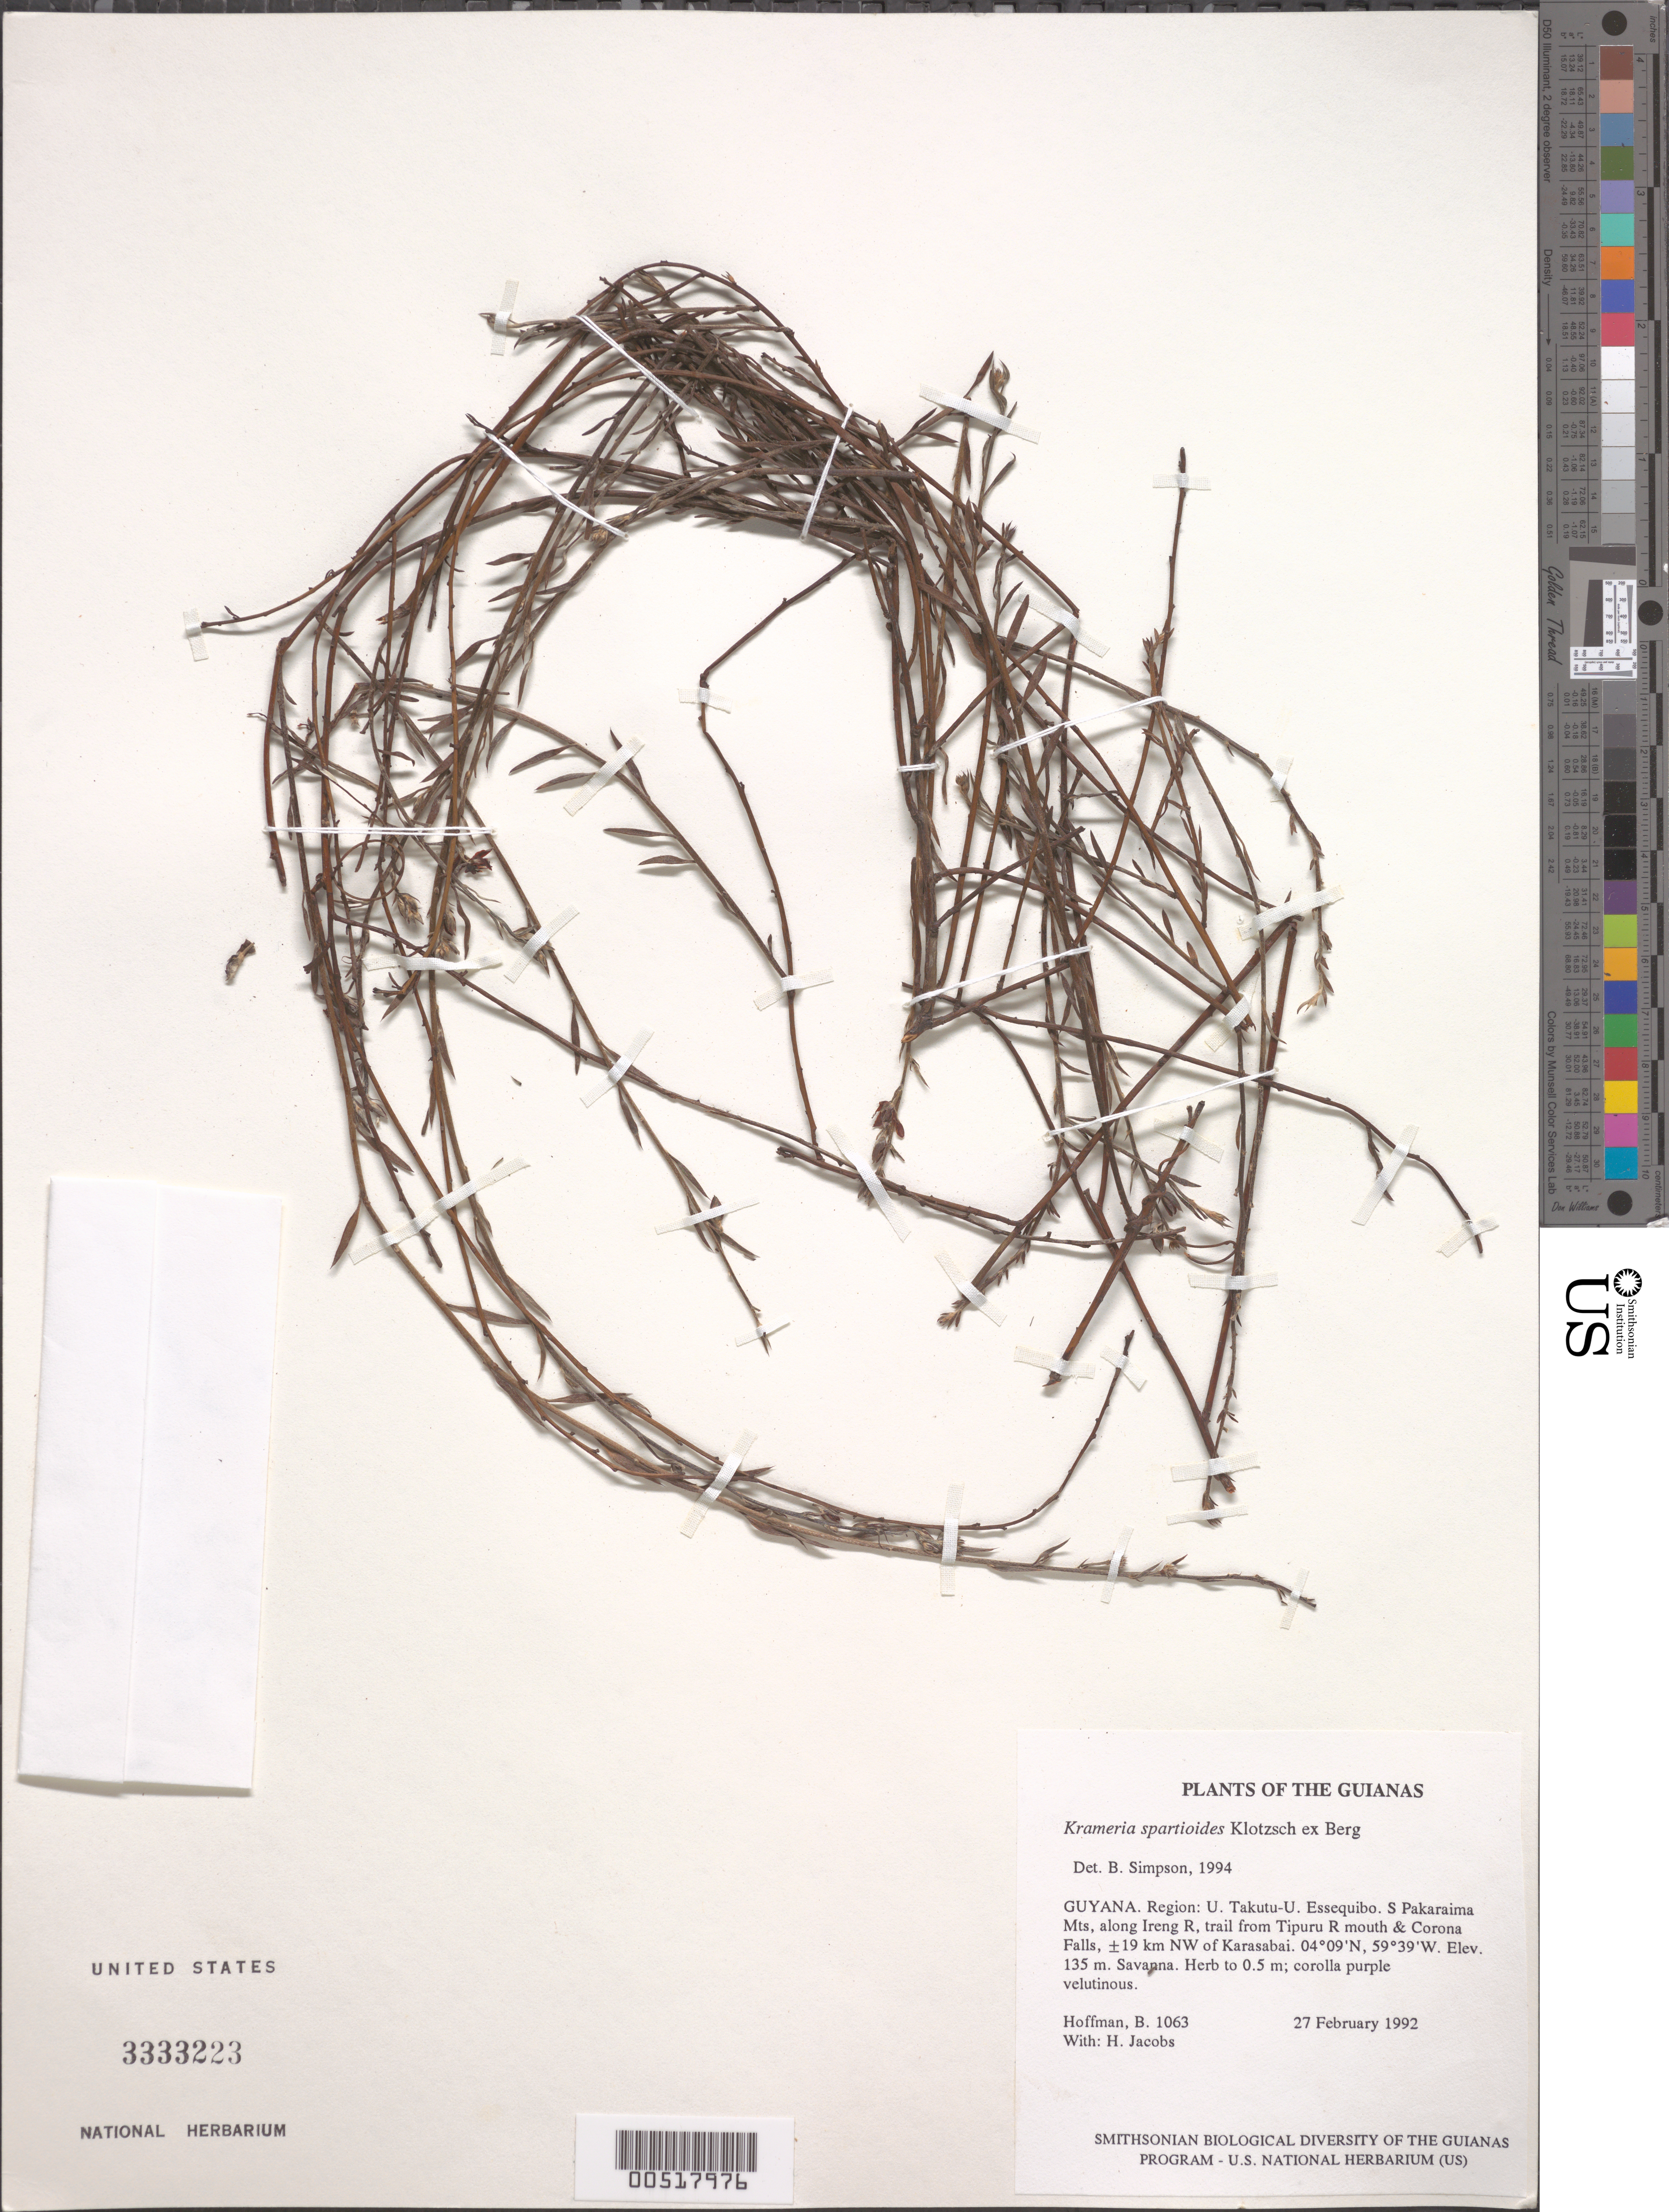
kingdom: Plantae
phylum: Tracheophyta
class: Magnoliopsida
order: Zygophyllales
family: Krameriaceae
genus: Krameria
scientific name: Krameria ixine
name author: L.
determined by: Simpson, B.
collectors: B. Hoffman & H. Jacobs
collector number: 1063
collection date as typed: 27 February 1992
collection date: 1992-02-27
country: Guyana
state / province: U. Takutu-U. Essequibo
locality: S Pakaraima Mts, along Ireng River, trail from Tipuru River mouth & Corona Falls, ±19 km NW of Karasabai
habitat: Savanna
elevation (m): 135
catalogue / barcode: US 3333223